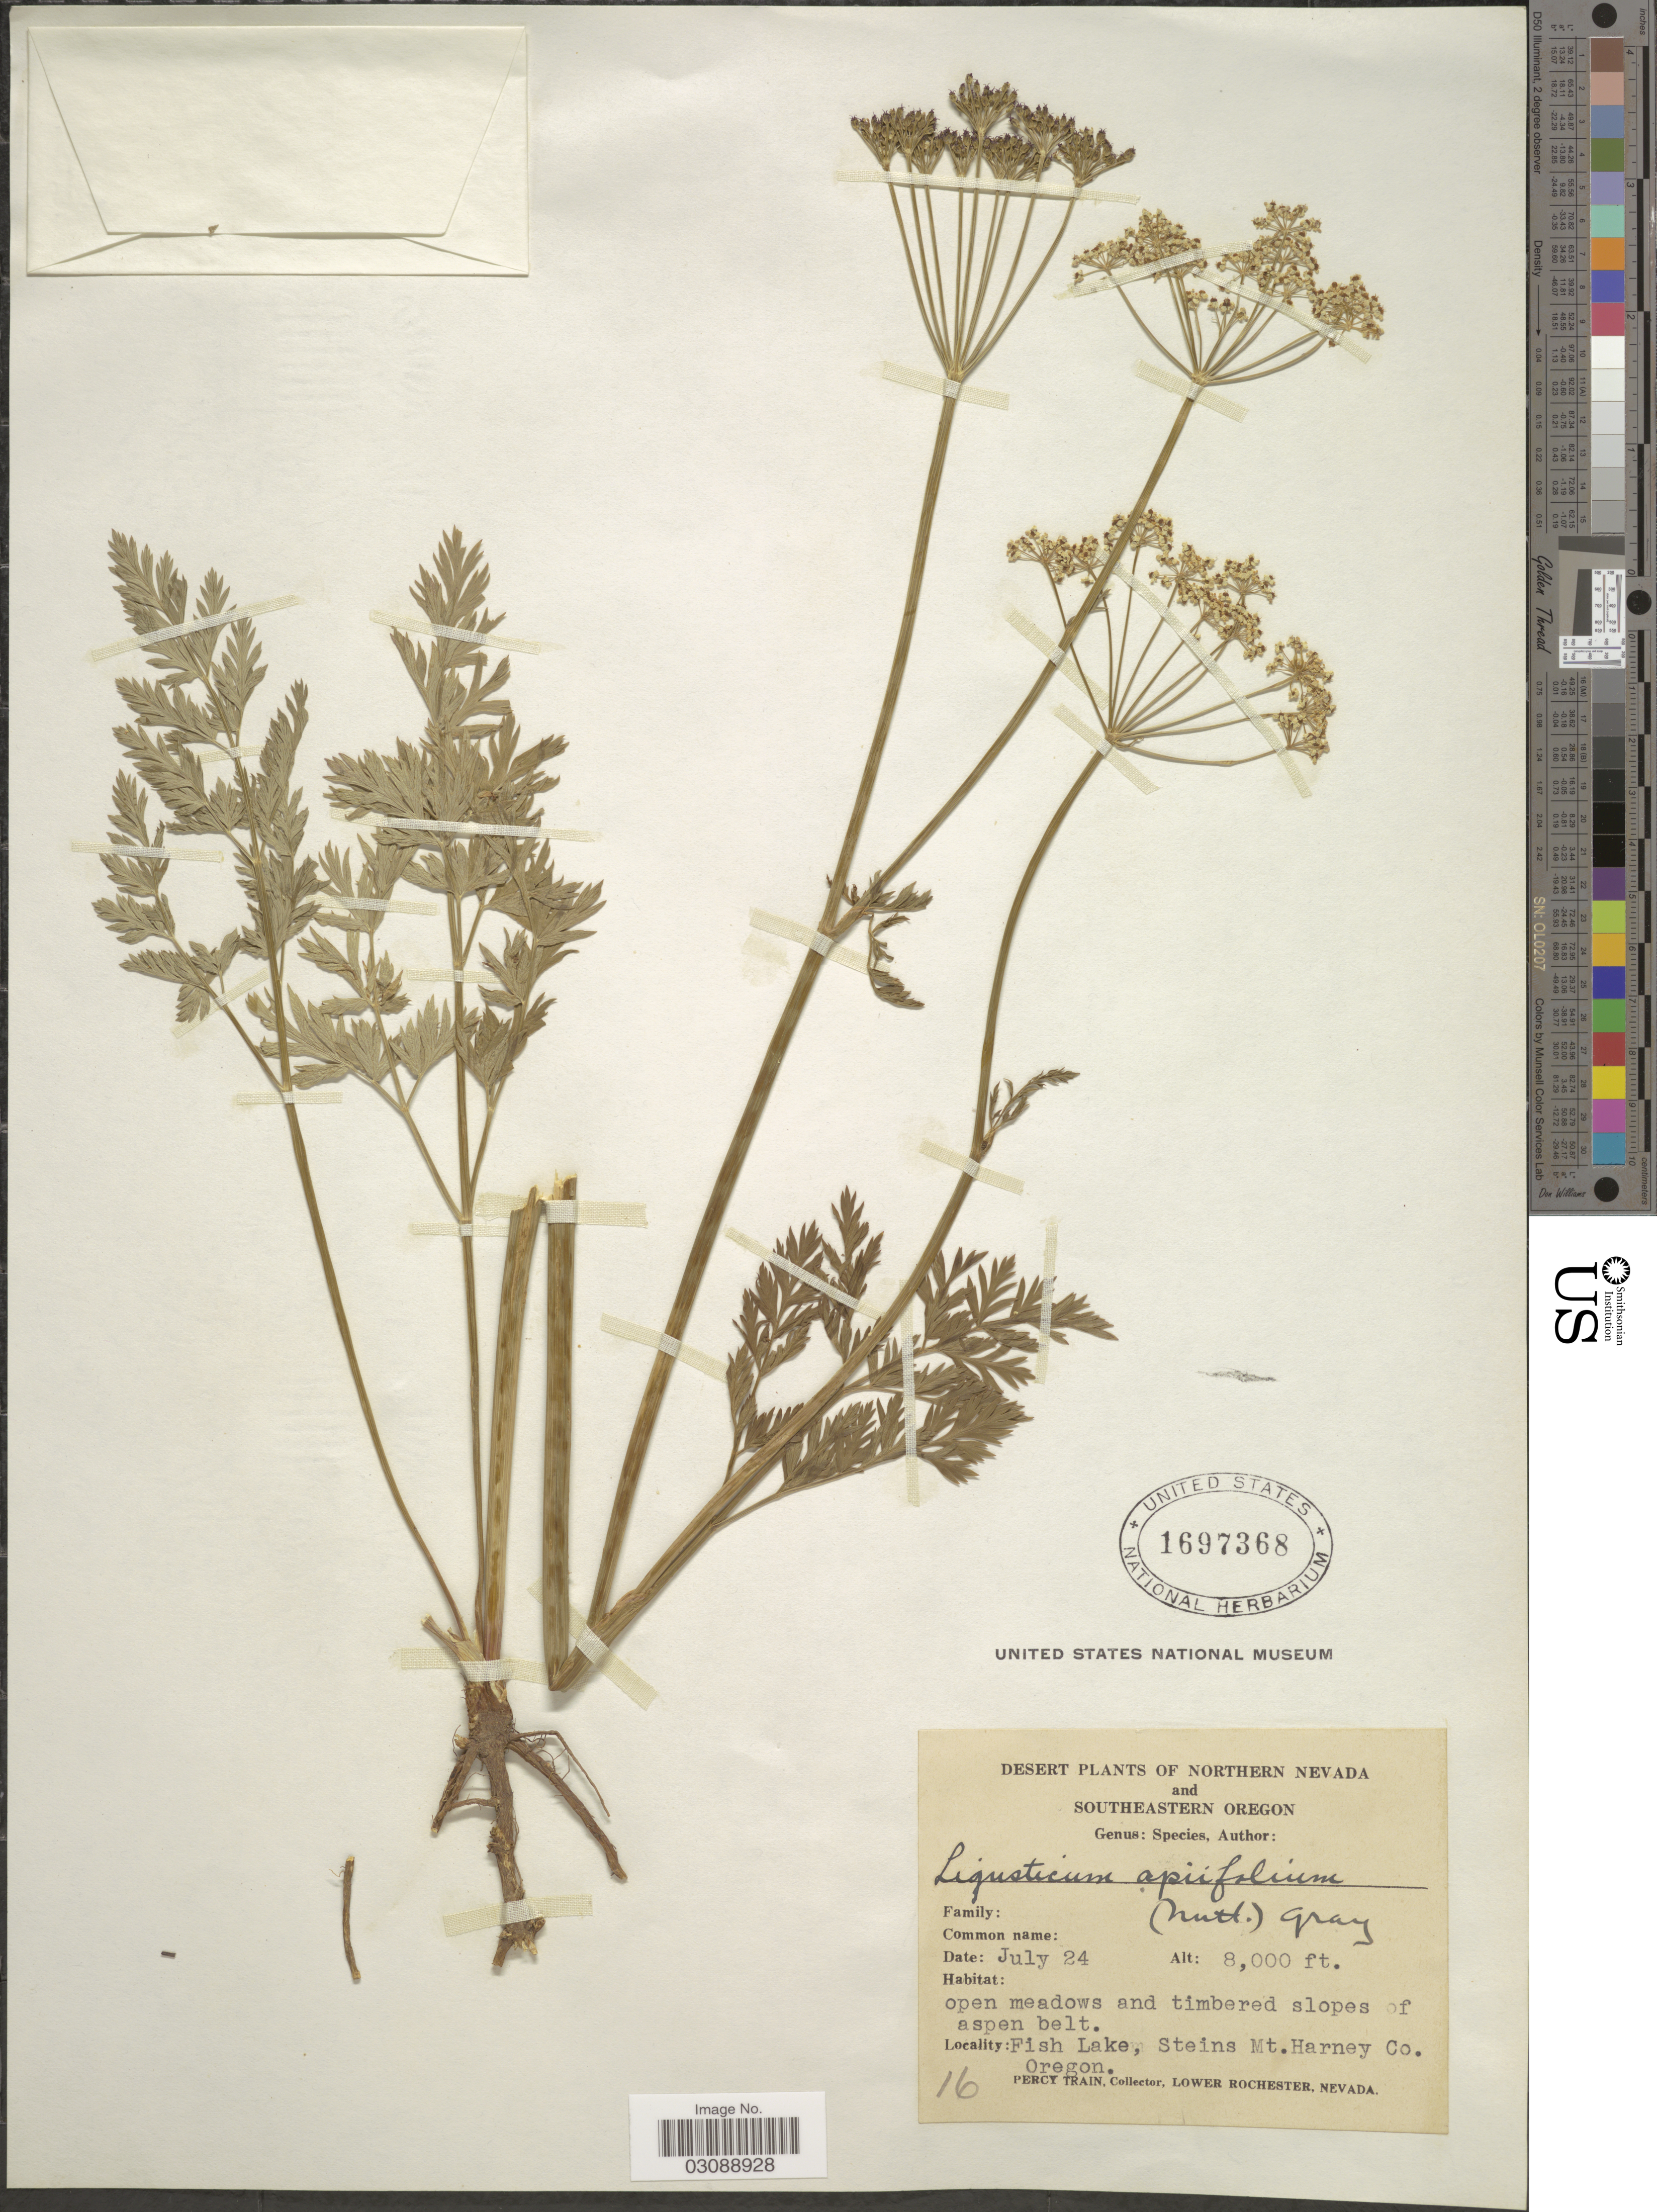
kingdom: Plantae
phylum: Tracheophyta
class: Magnoliopsida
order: Apiales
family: Apiaceae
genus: Ligusticum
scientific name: Ligusticum grayi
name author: J.M. Coult. & Rose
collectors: P. Train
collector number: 16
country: United States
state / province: Oregon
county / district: Harney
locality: Southeastern Oregon. Fish Lake, Stein Mt. Harney Co.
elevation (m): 2438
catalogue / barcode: US 1697368